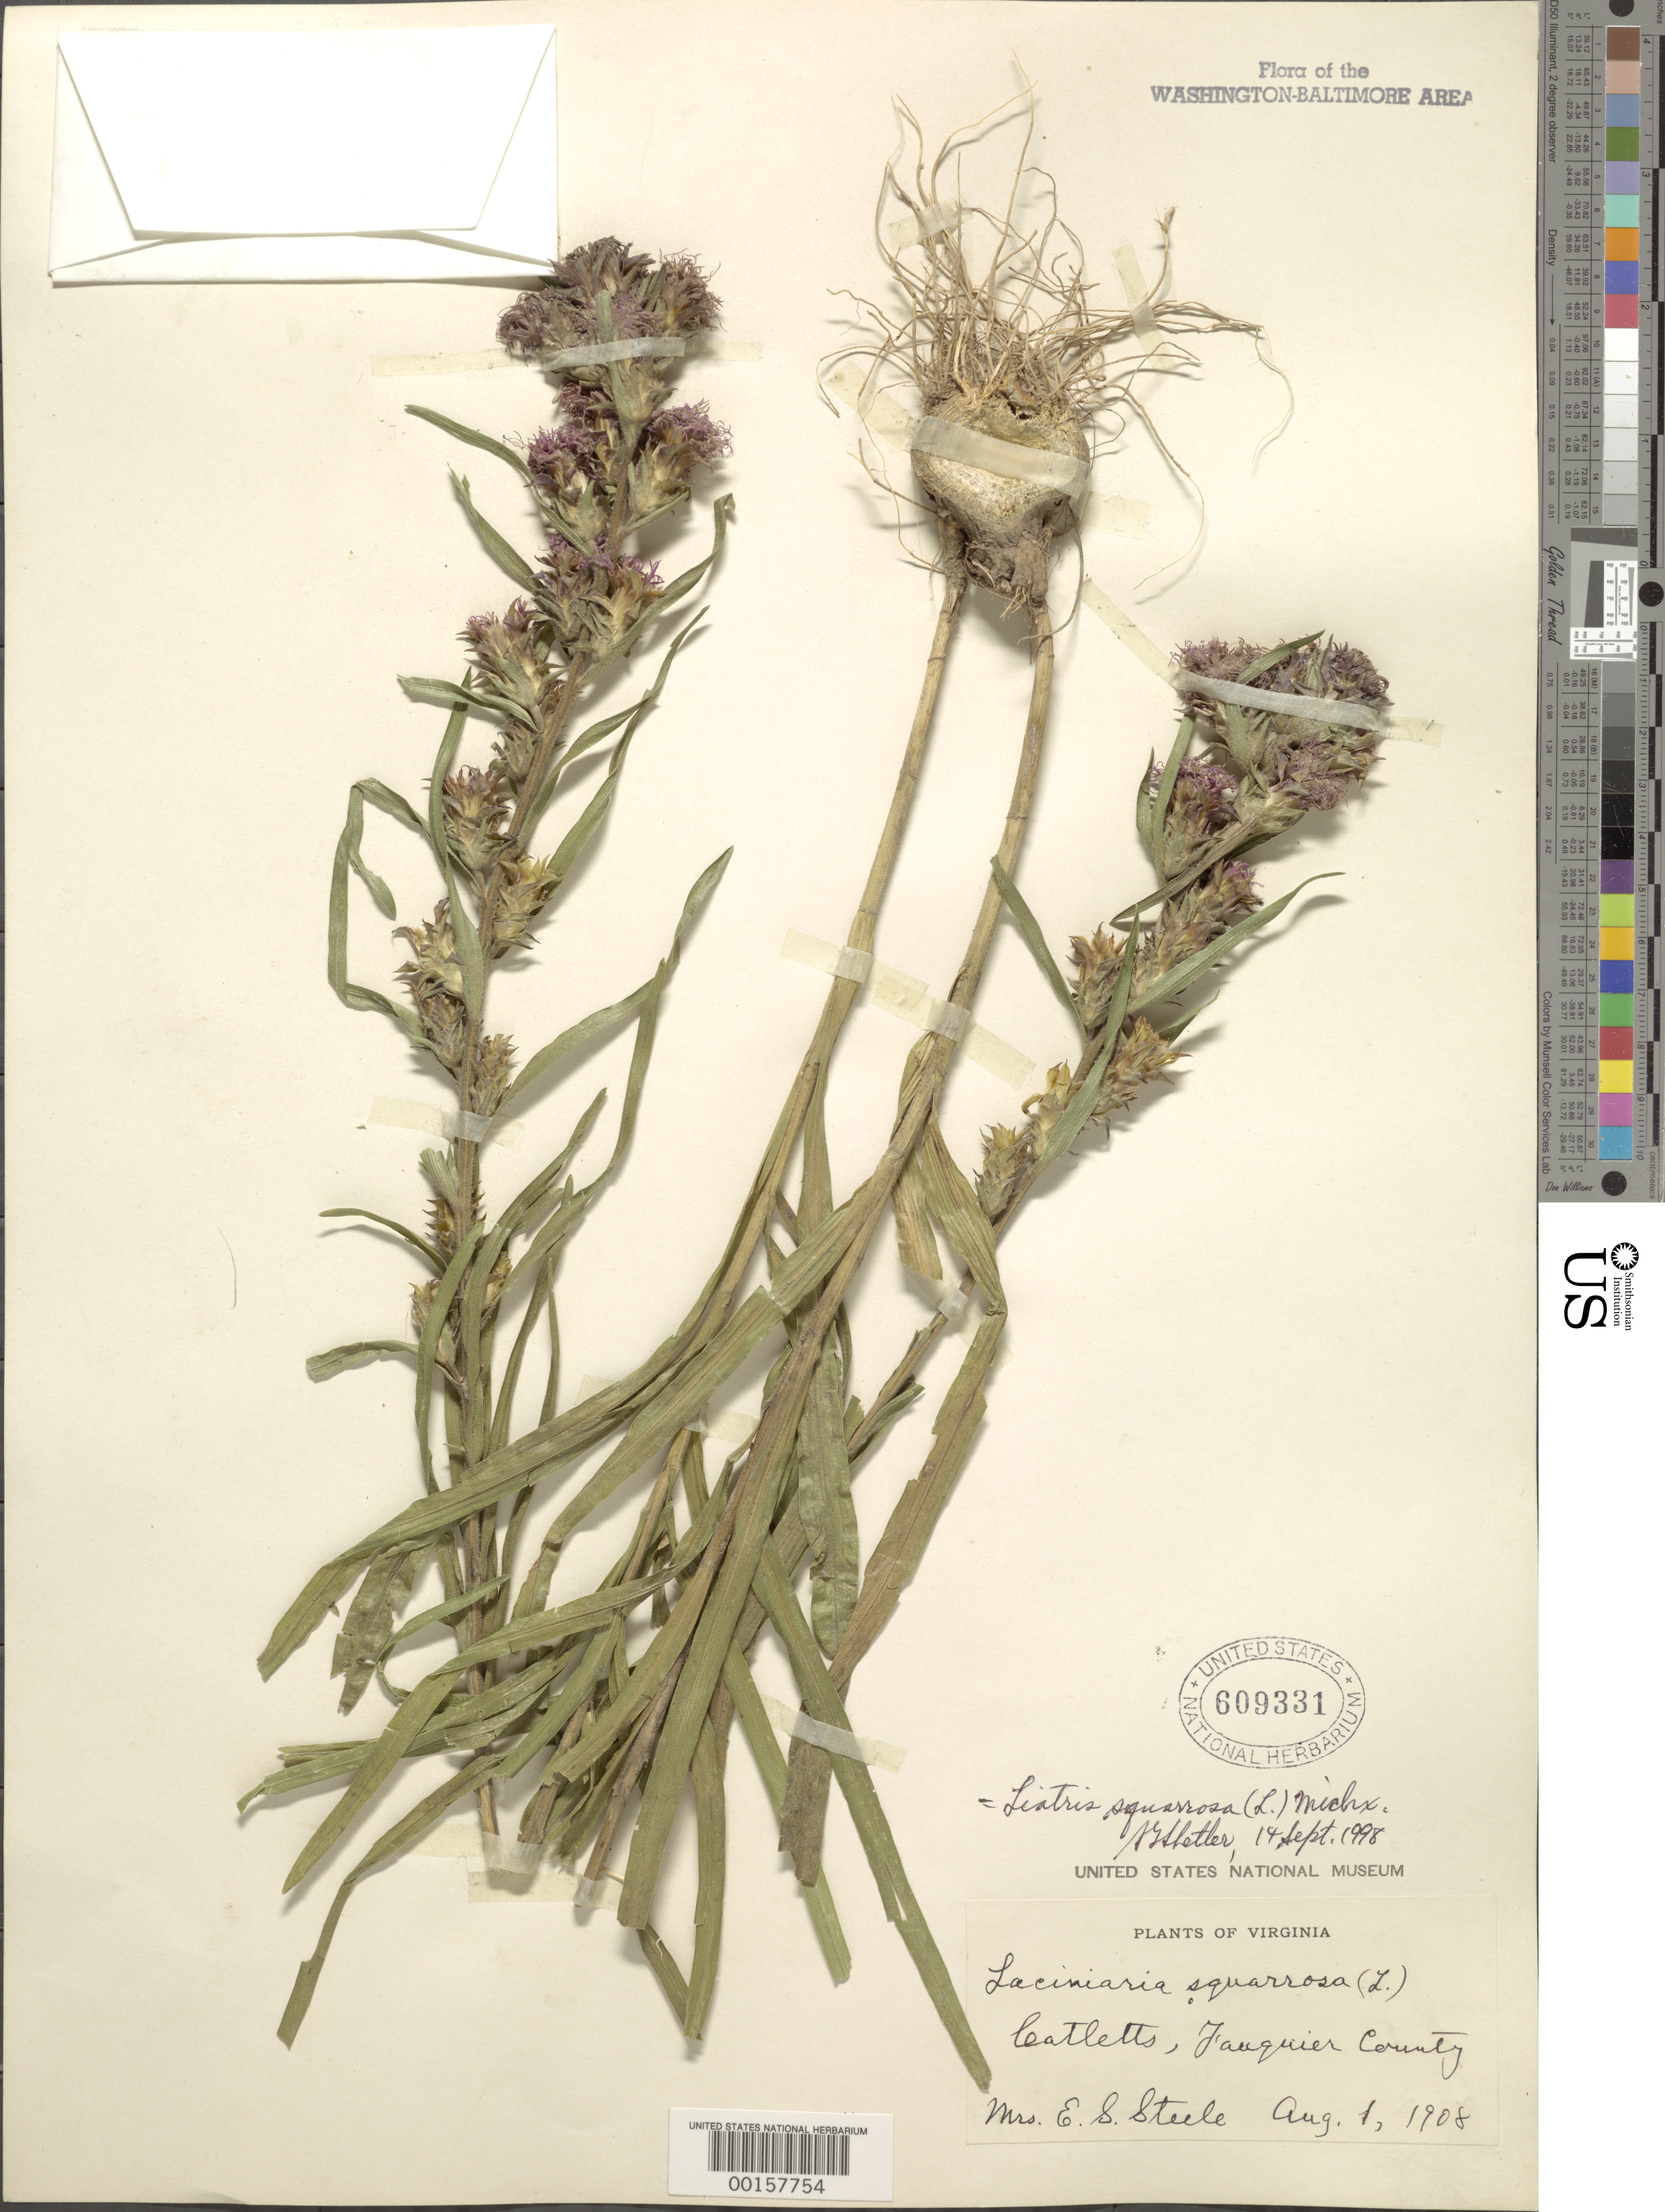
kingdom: Plantae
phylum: Tracheophyta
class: Magnoliopsida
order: Asterales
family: Asteraceae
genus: Liatris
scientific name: Liatris squarrosa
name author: (L.) Michx.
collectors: E. Steele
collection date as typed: -1 Aug 1908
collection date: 1908-08-01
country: United States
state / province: Virginia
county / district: Fauquier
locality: Catletts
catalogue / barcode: US 609331